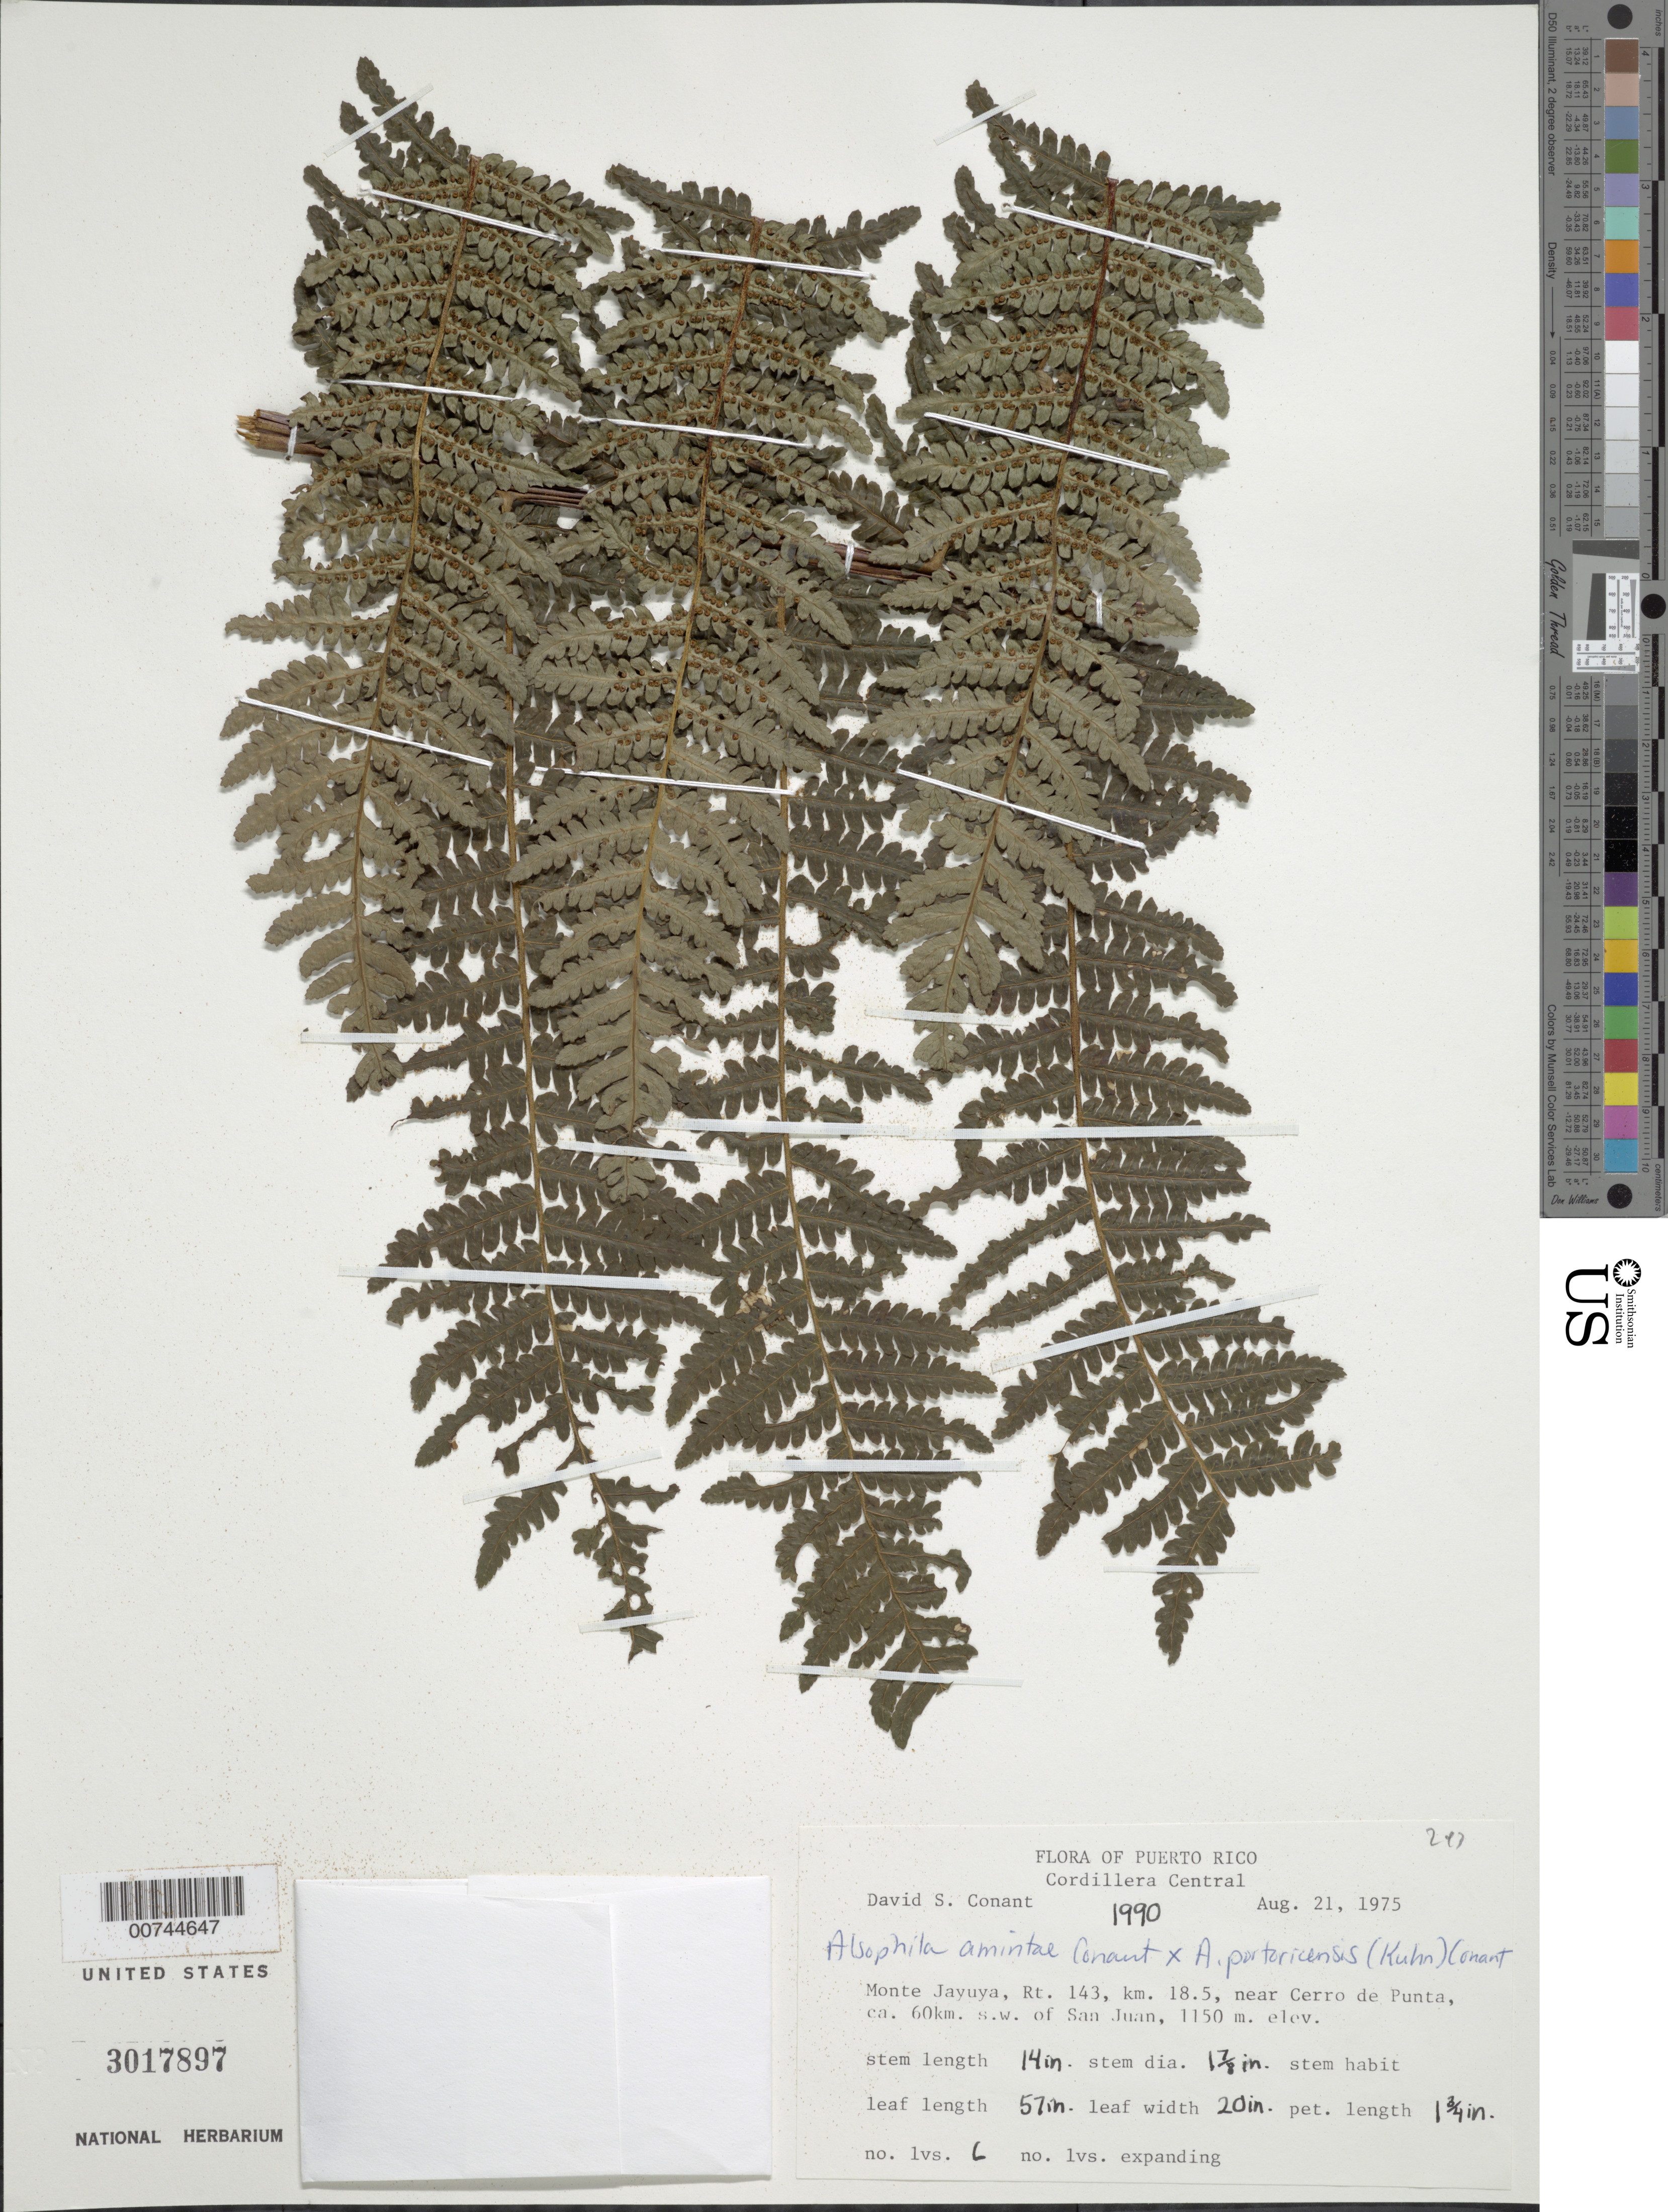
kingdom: Plantae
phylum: Tracheophyta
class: Polypodiopsida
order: Cyatheales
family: Cyatheaceae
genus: Alsophila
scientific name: Alsophila amintae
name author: D.S. Conant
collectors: D. S. Conant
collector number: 1990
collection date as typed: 21 Aug 1975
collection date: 1975-08-21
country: Puerto Rico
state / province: Jayuya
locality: Cordillera Central: Monte Jayuya, Rt. 143, km 18.5, near Cerro de Punta ca. 60 km SW of San Juan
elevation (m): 1150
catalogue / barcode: US 3017897